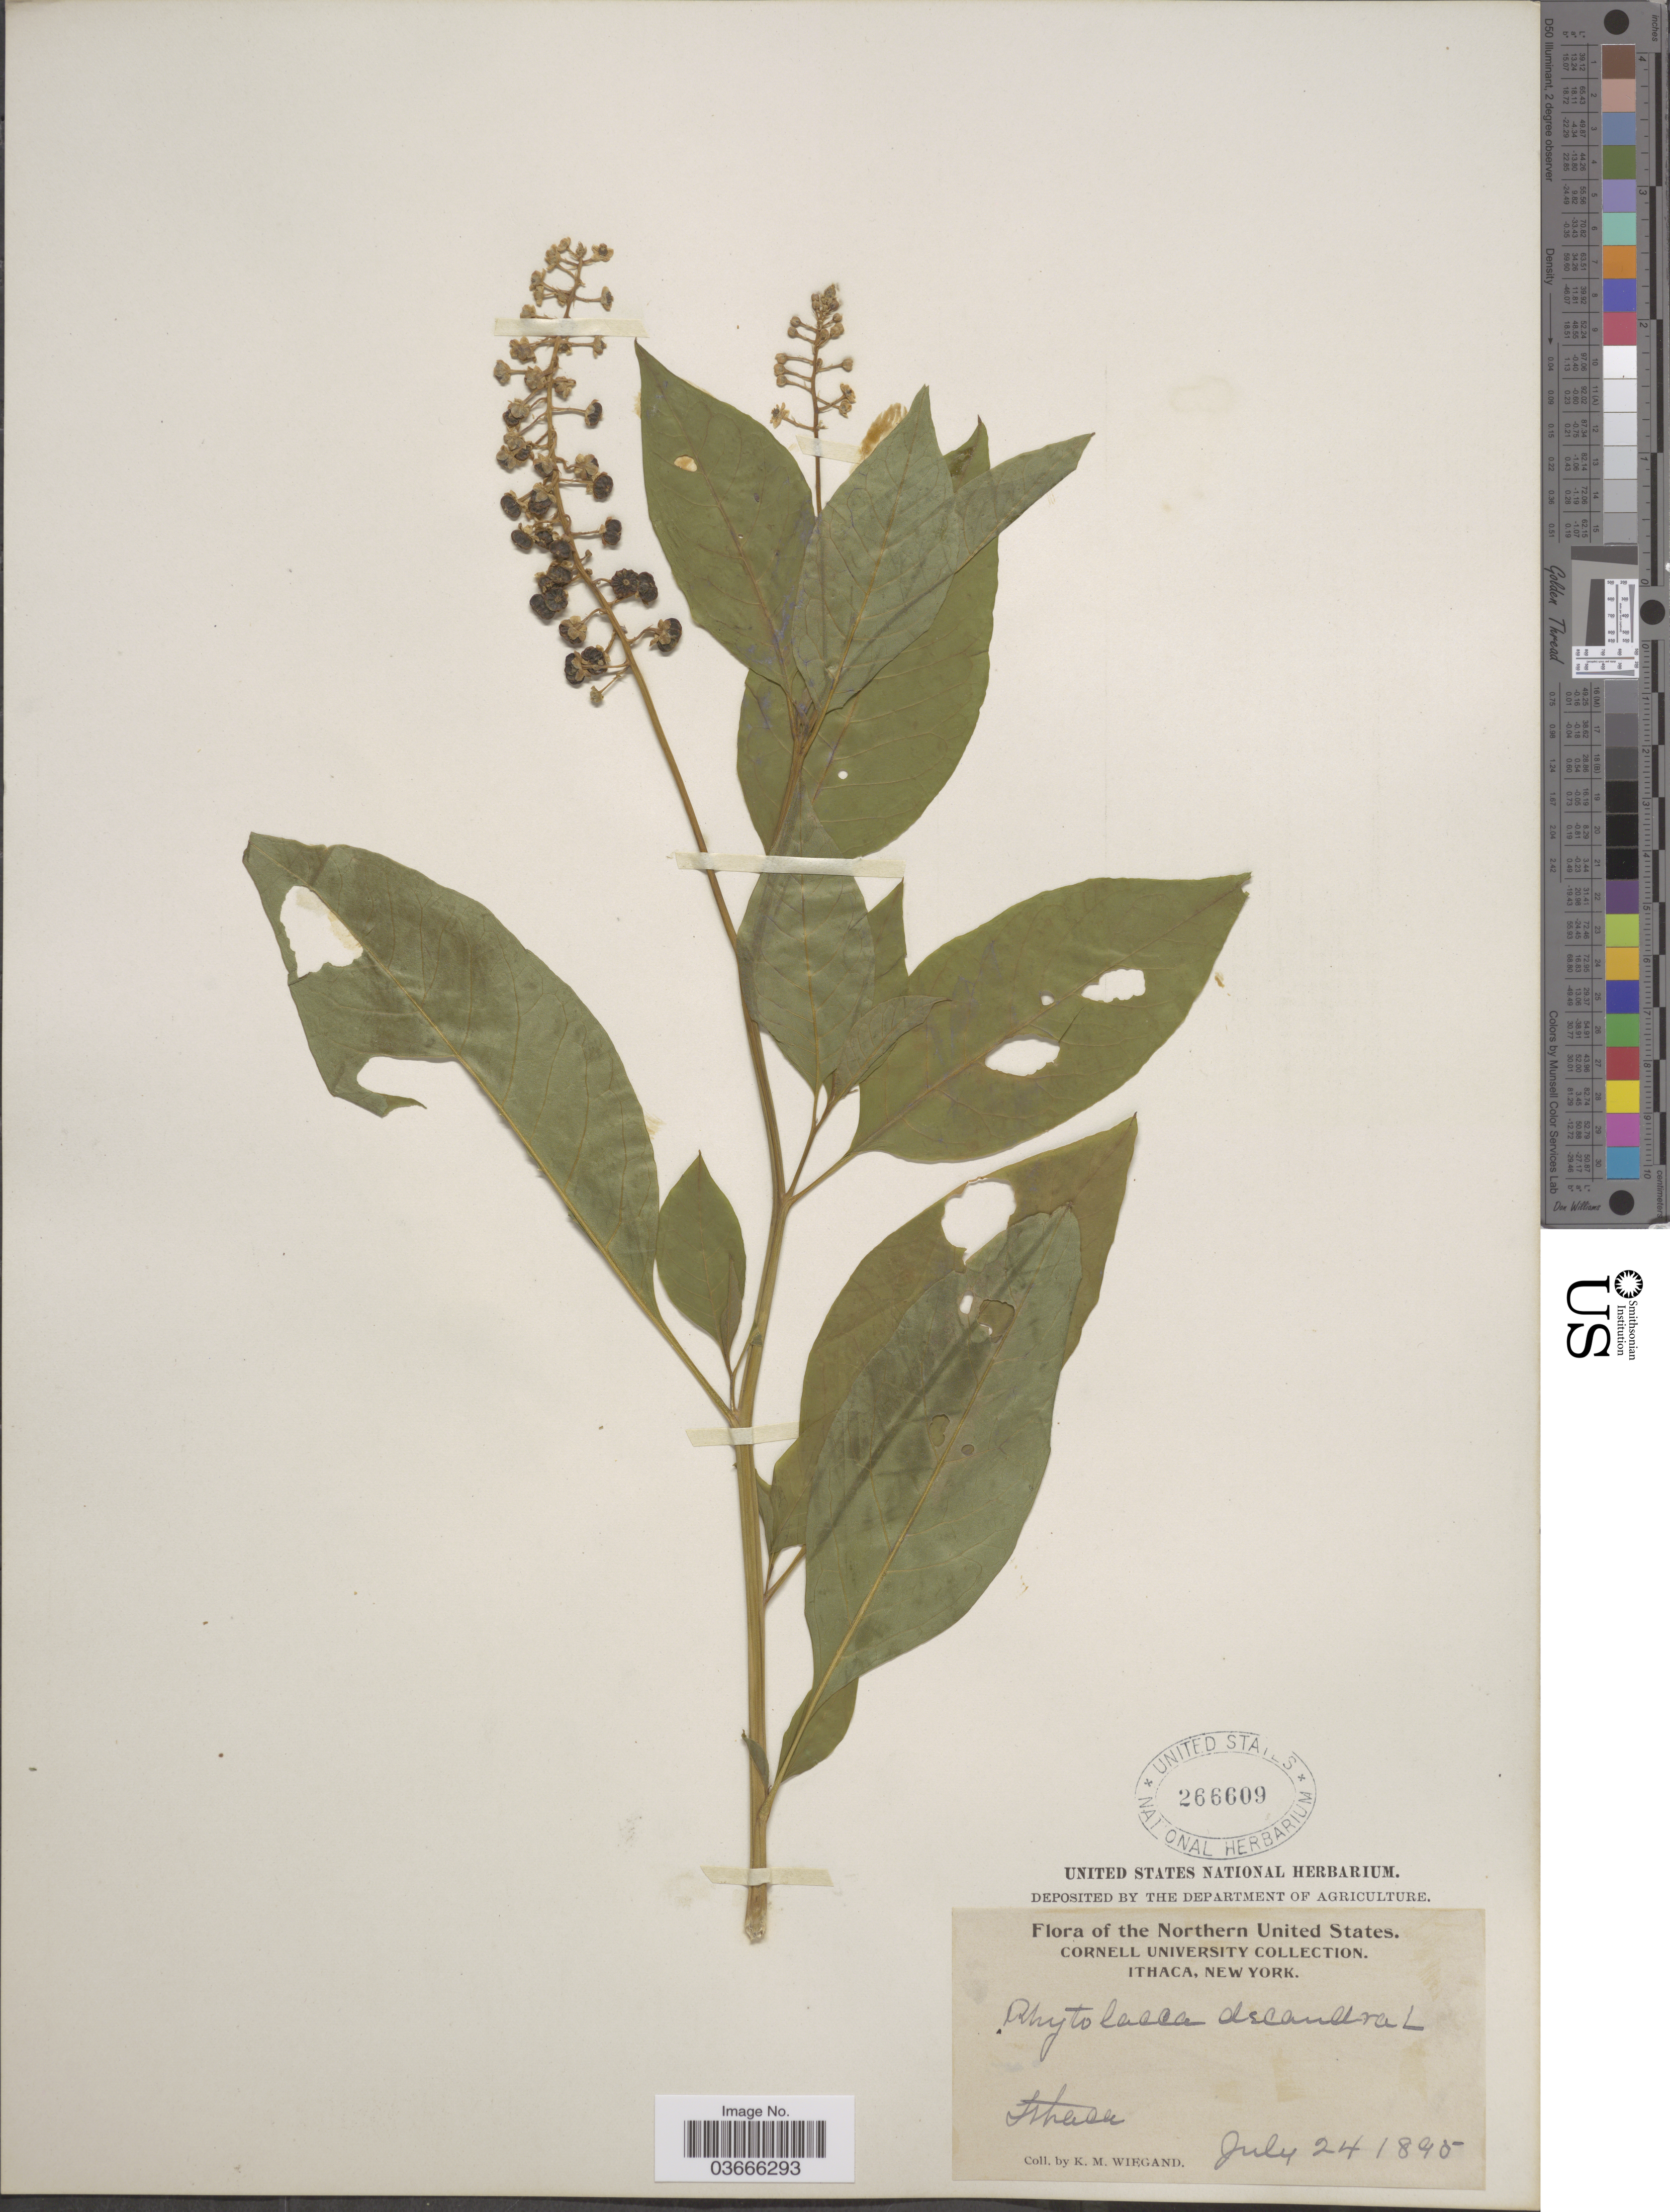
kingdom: Plantae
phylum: Tracheophyta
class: Magnoliopsida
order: Caryophyllales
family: Phytolaccaceae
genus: Phytolacca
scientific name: Phytolacca americana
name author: L.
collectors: K. M. Wiegand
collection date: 1895-07-24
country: United States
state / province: New York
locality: Northern United States. Ithaca.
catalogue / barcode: US 266609